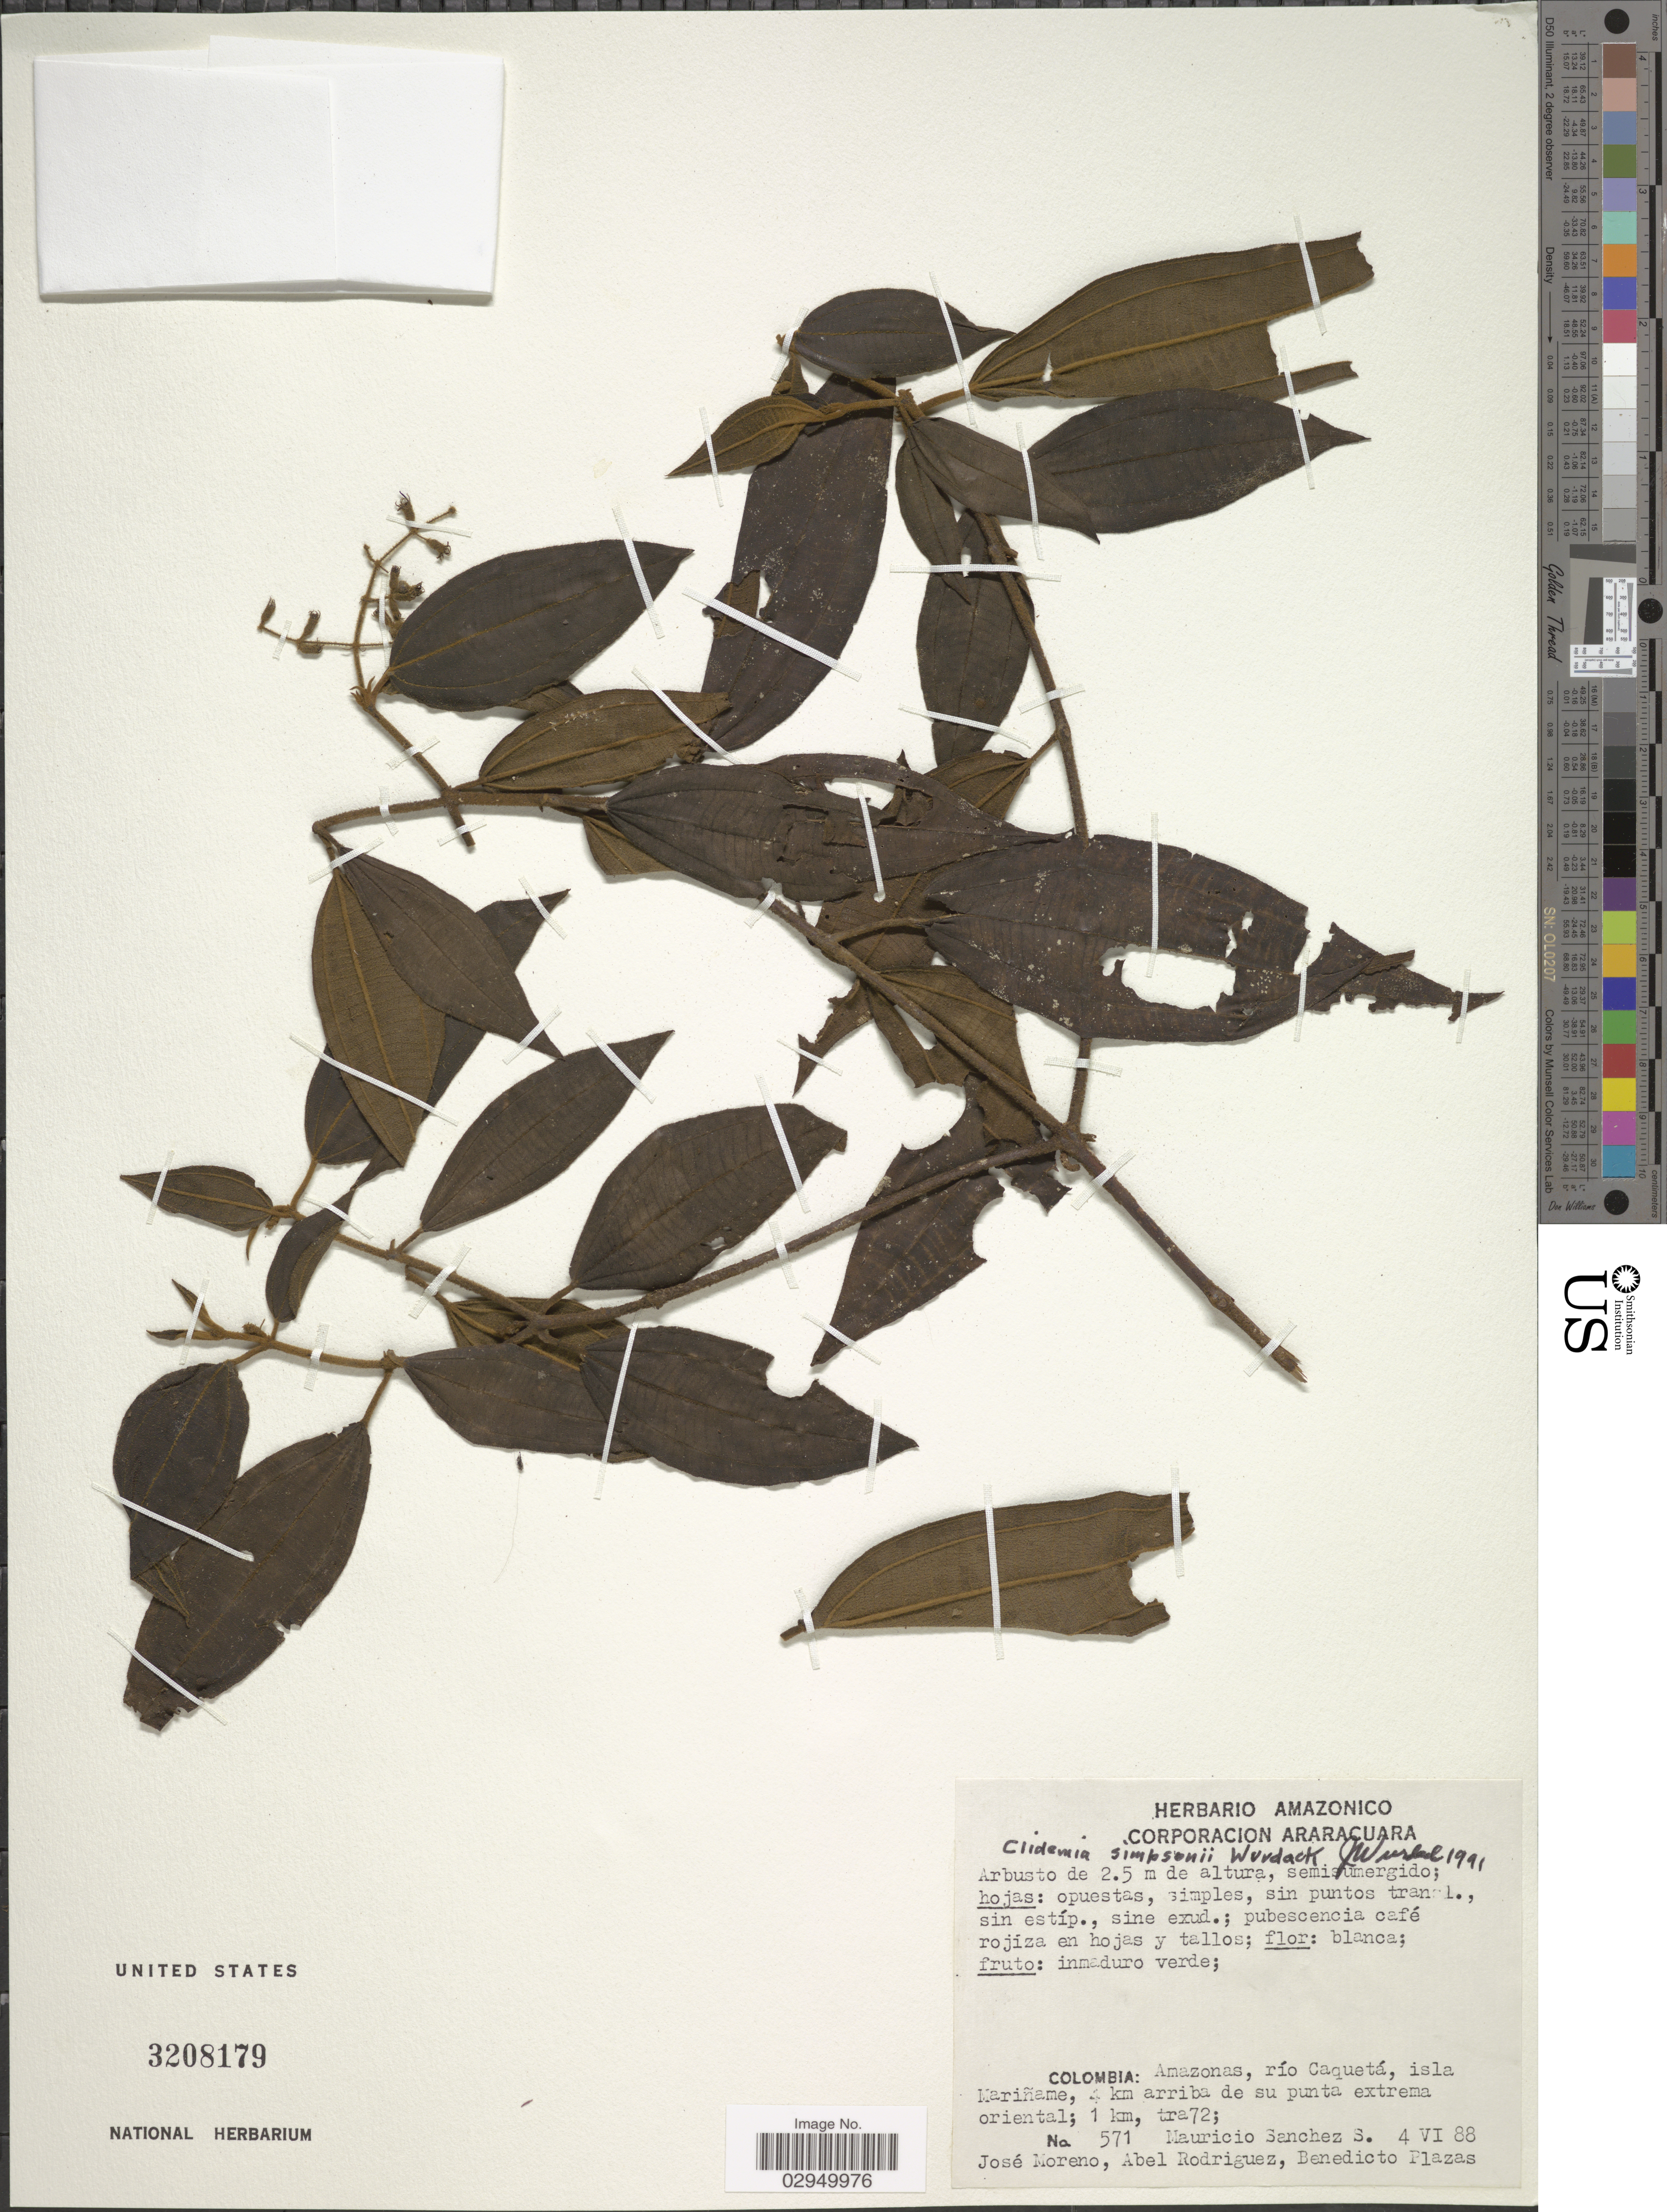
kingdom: Plantae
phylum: Tracheophyta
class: Magnoliopsida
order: Myrtales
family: Melastomataceae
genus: Clidemia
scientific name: Clidemia simpsonii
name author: Wurdack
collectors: M. Sanchez S., J. Moreno, A. Rodriguez & B. Plazas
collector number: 571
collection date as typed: Transcribed d/m/y: 4/6/88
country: Colombia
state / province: Amazônas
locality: Río Caquetá, isla Nariñame, 4 km arriba de su punta extrema oriental; 1 km, tra72.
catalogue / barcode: US 3208179